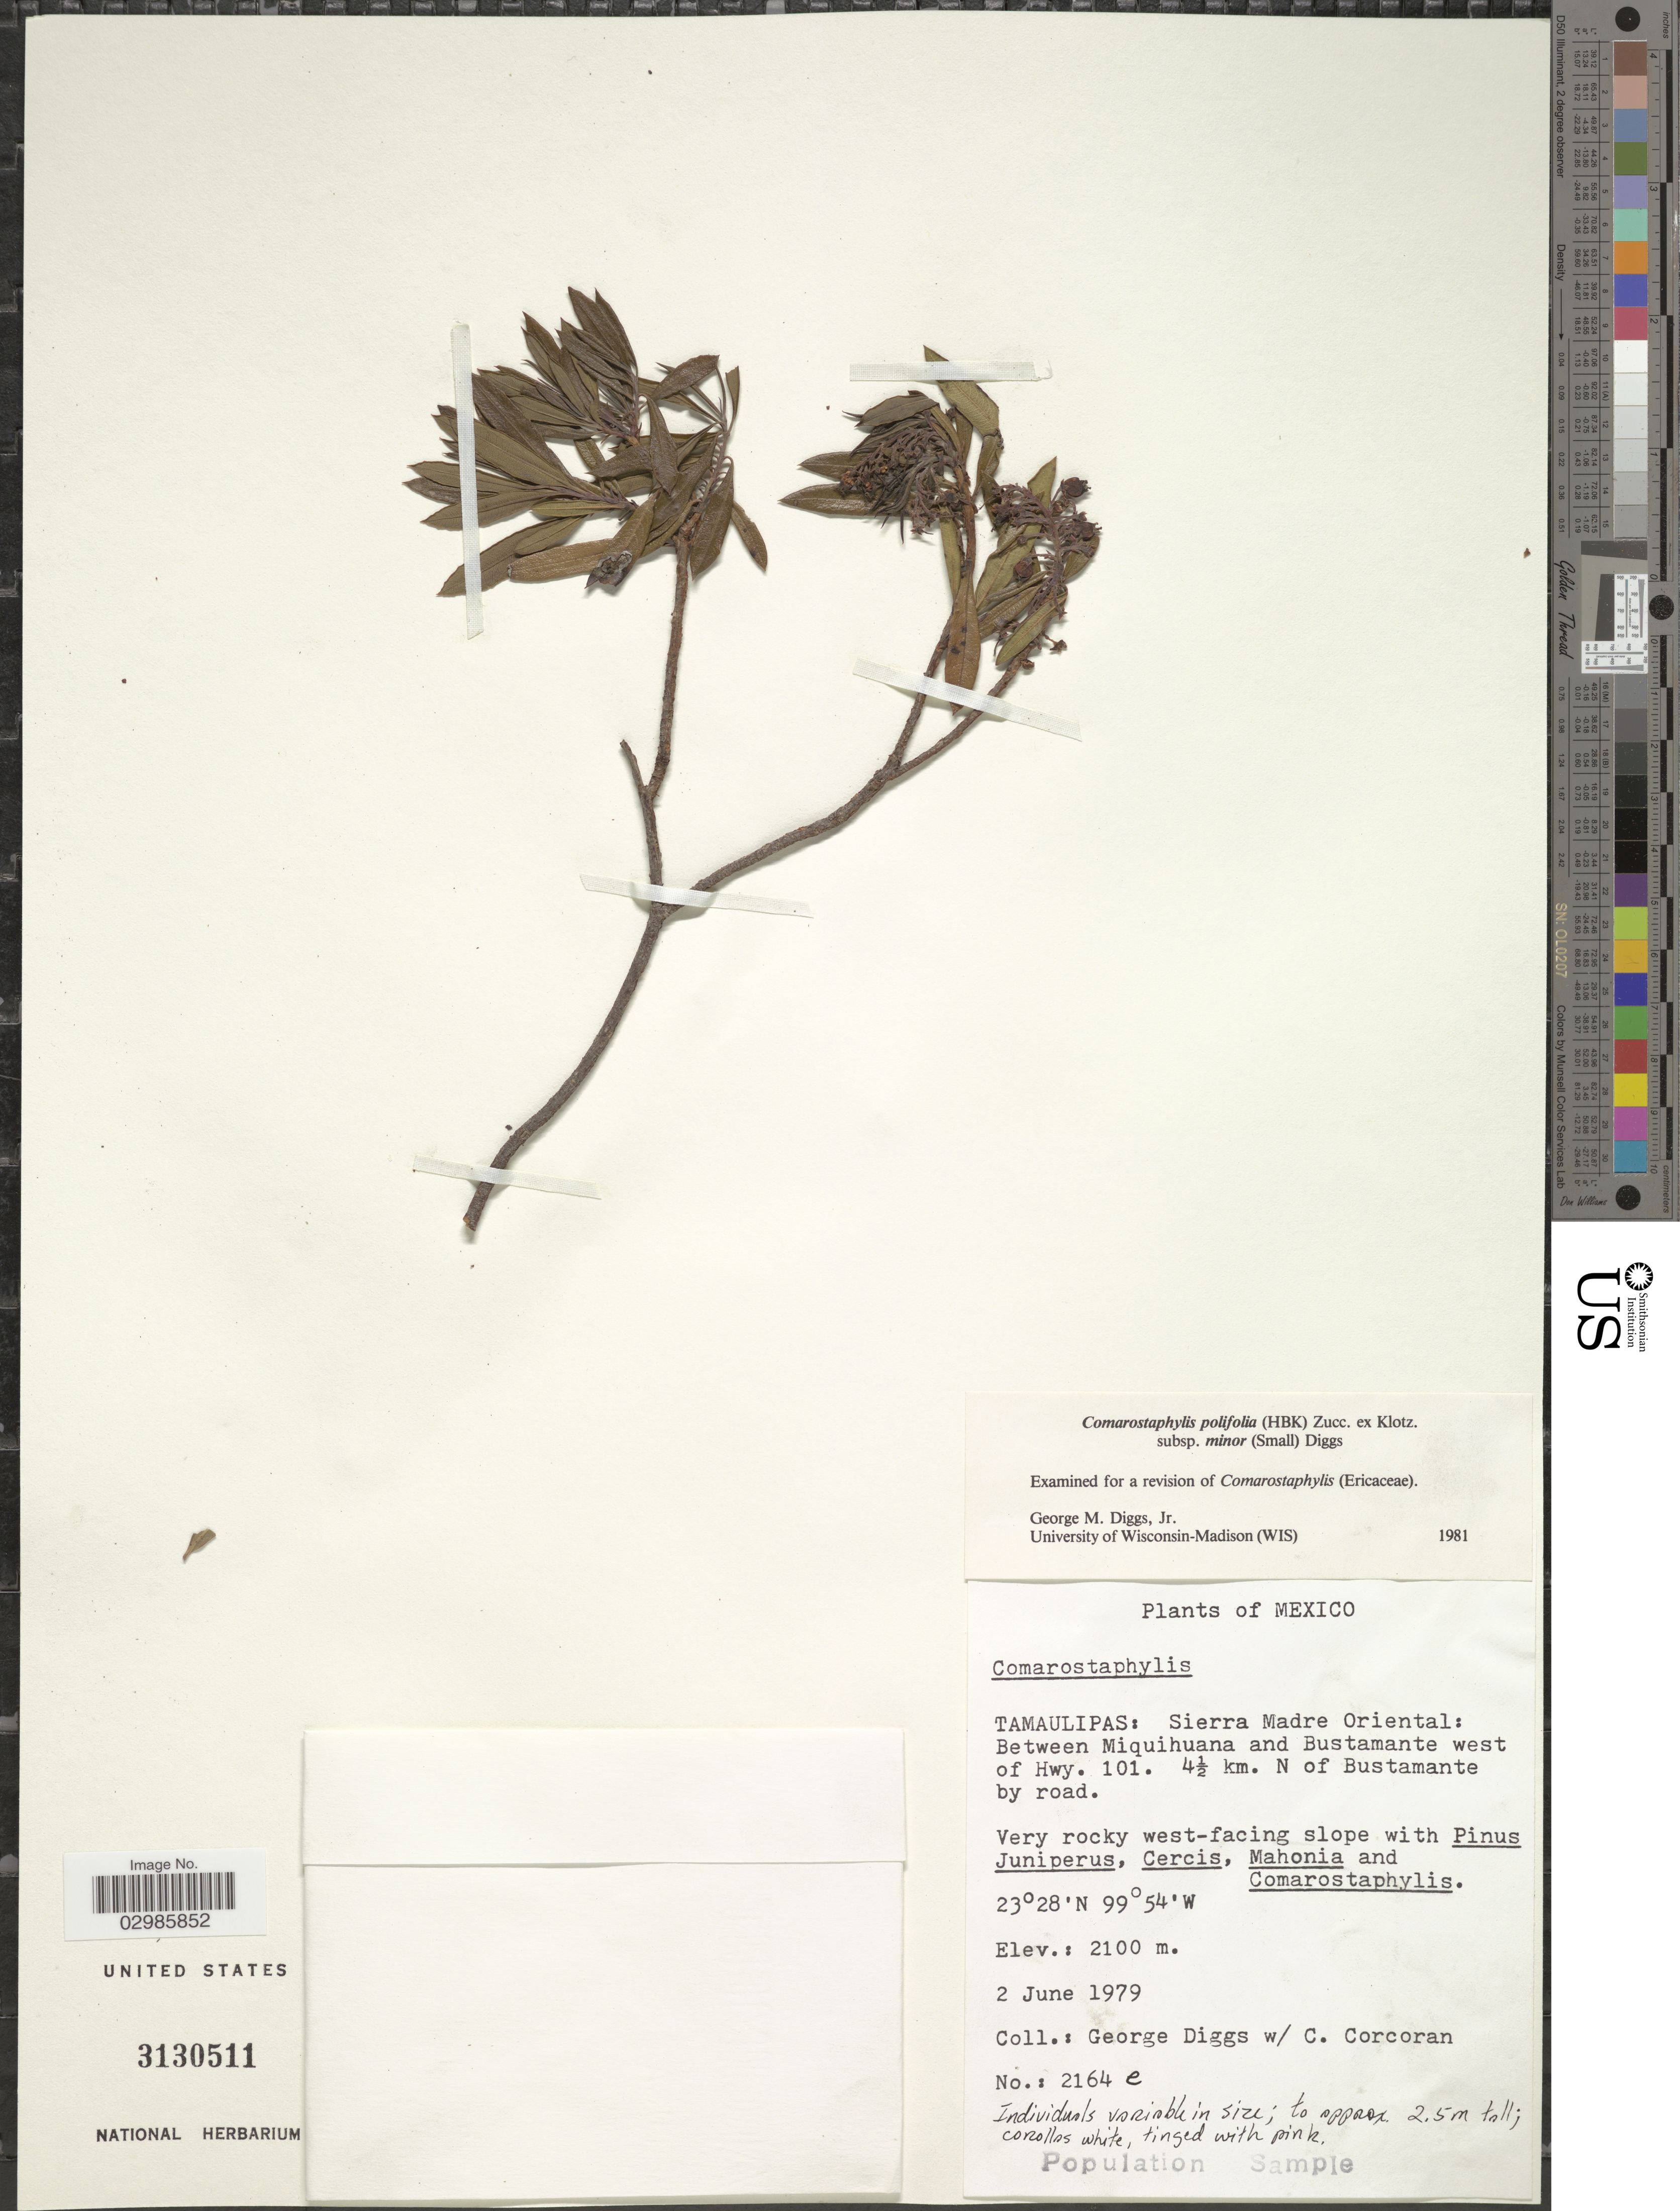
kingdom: Plantae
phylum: Tracheophyta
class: Magnoliopsida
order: Ericales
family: Ericaceae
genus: Comarostaphylis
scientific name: Comarostaphylis polifolia subsp. minor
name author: (Small) Diggs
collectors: G. Diggs & C. Corcoran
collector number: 2164e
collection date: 1979-06-02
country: Mexico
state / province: Tamaulipas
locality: Sierra Madre Oriental: Between Miquihuana and Bustamante west of Hwy. 101. 4½ km. N of Bustamante by road.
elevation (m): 2100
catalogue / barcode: US 3030511